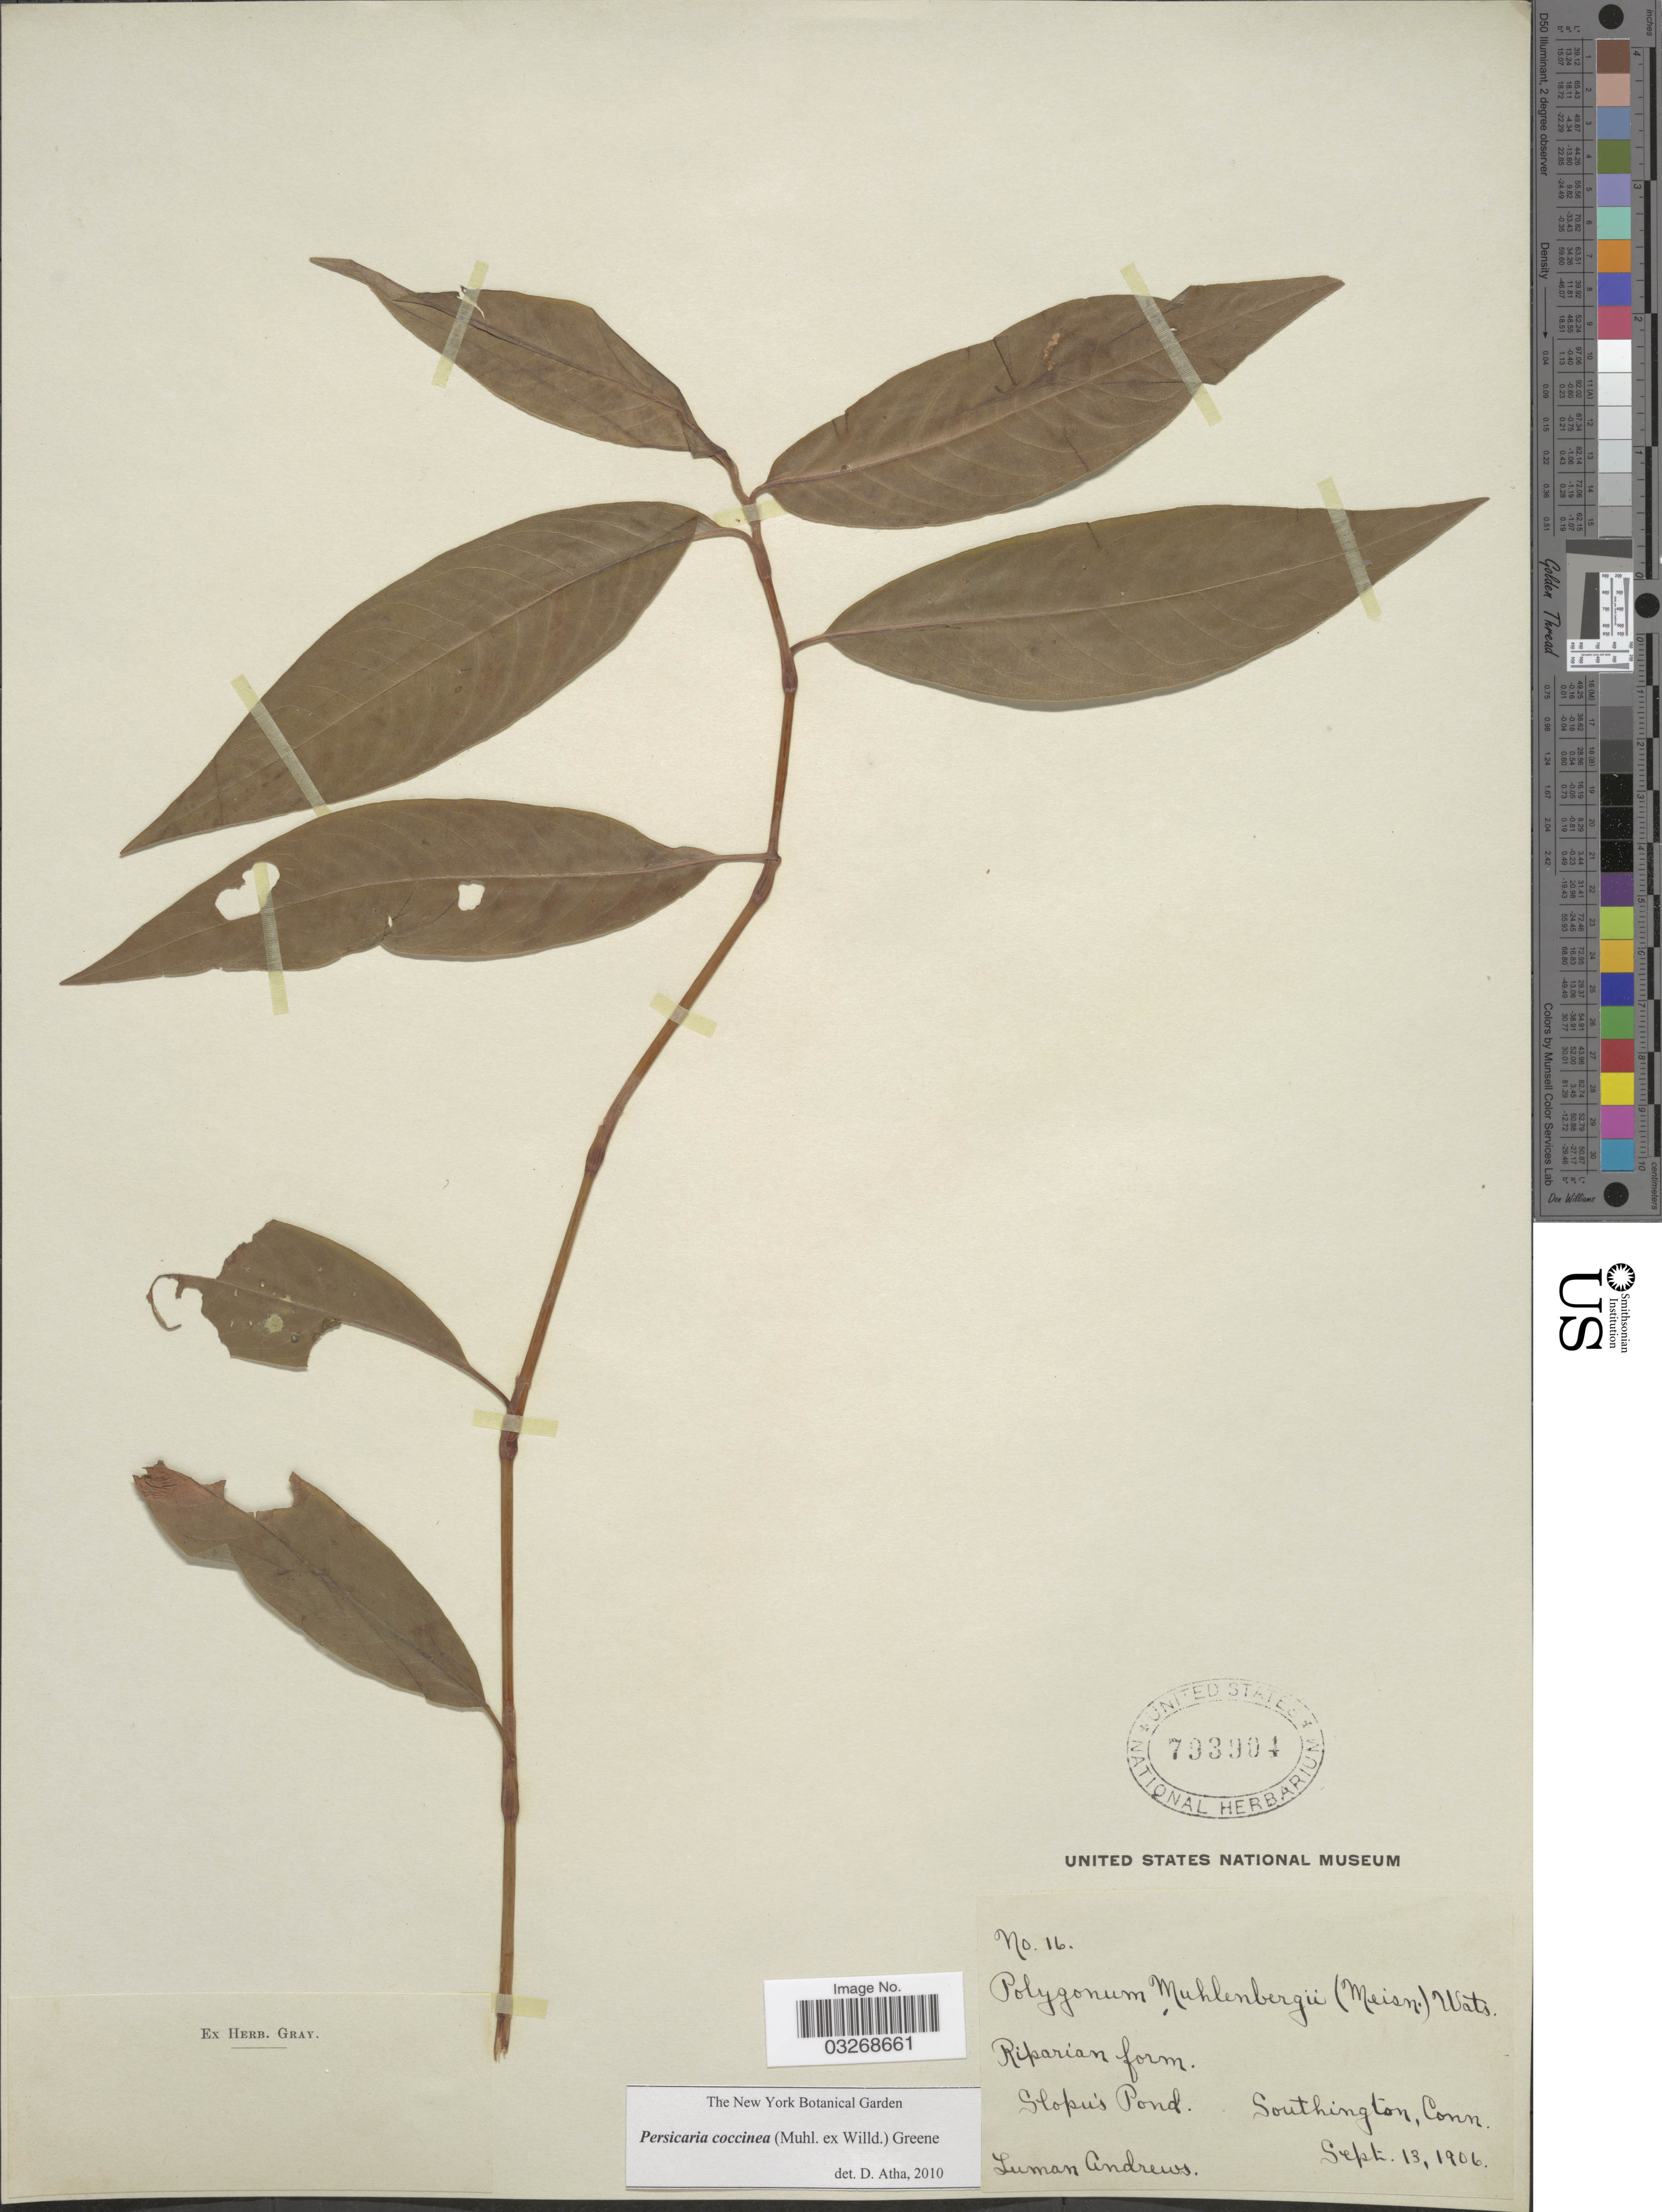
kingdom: Plantae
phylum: Tracheophyta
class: Magnoliopsida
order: Caryophyllales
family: Polygonaceae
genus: Persicaria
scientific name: Persicaria coccinea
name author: (Muhl. ex Willd.) Greene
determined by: Atha, D. E.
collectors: L. Andrews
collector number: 16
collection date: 1906-09-13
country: United States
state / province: Connecticut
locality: Slopu's Pond. Southington.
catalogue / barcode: US 793904